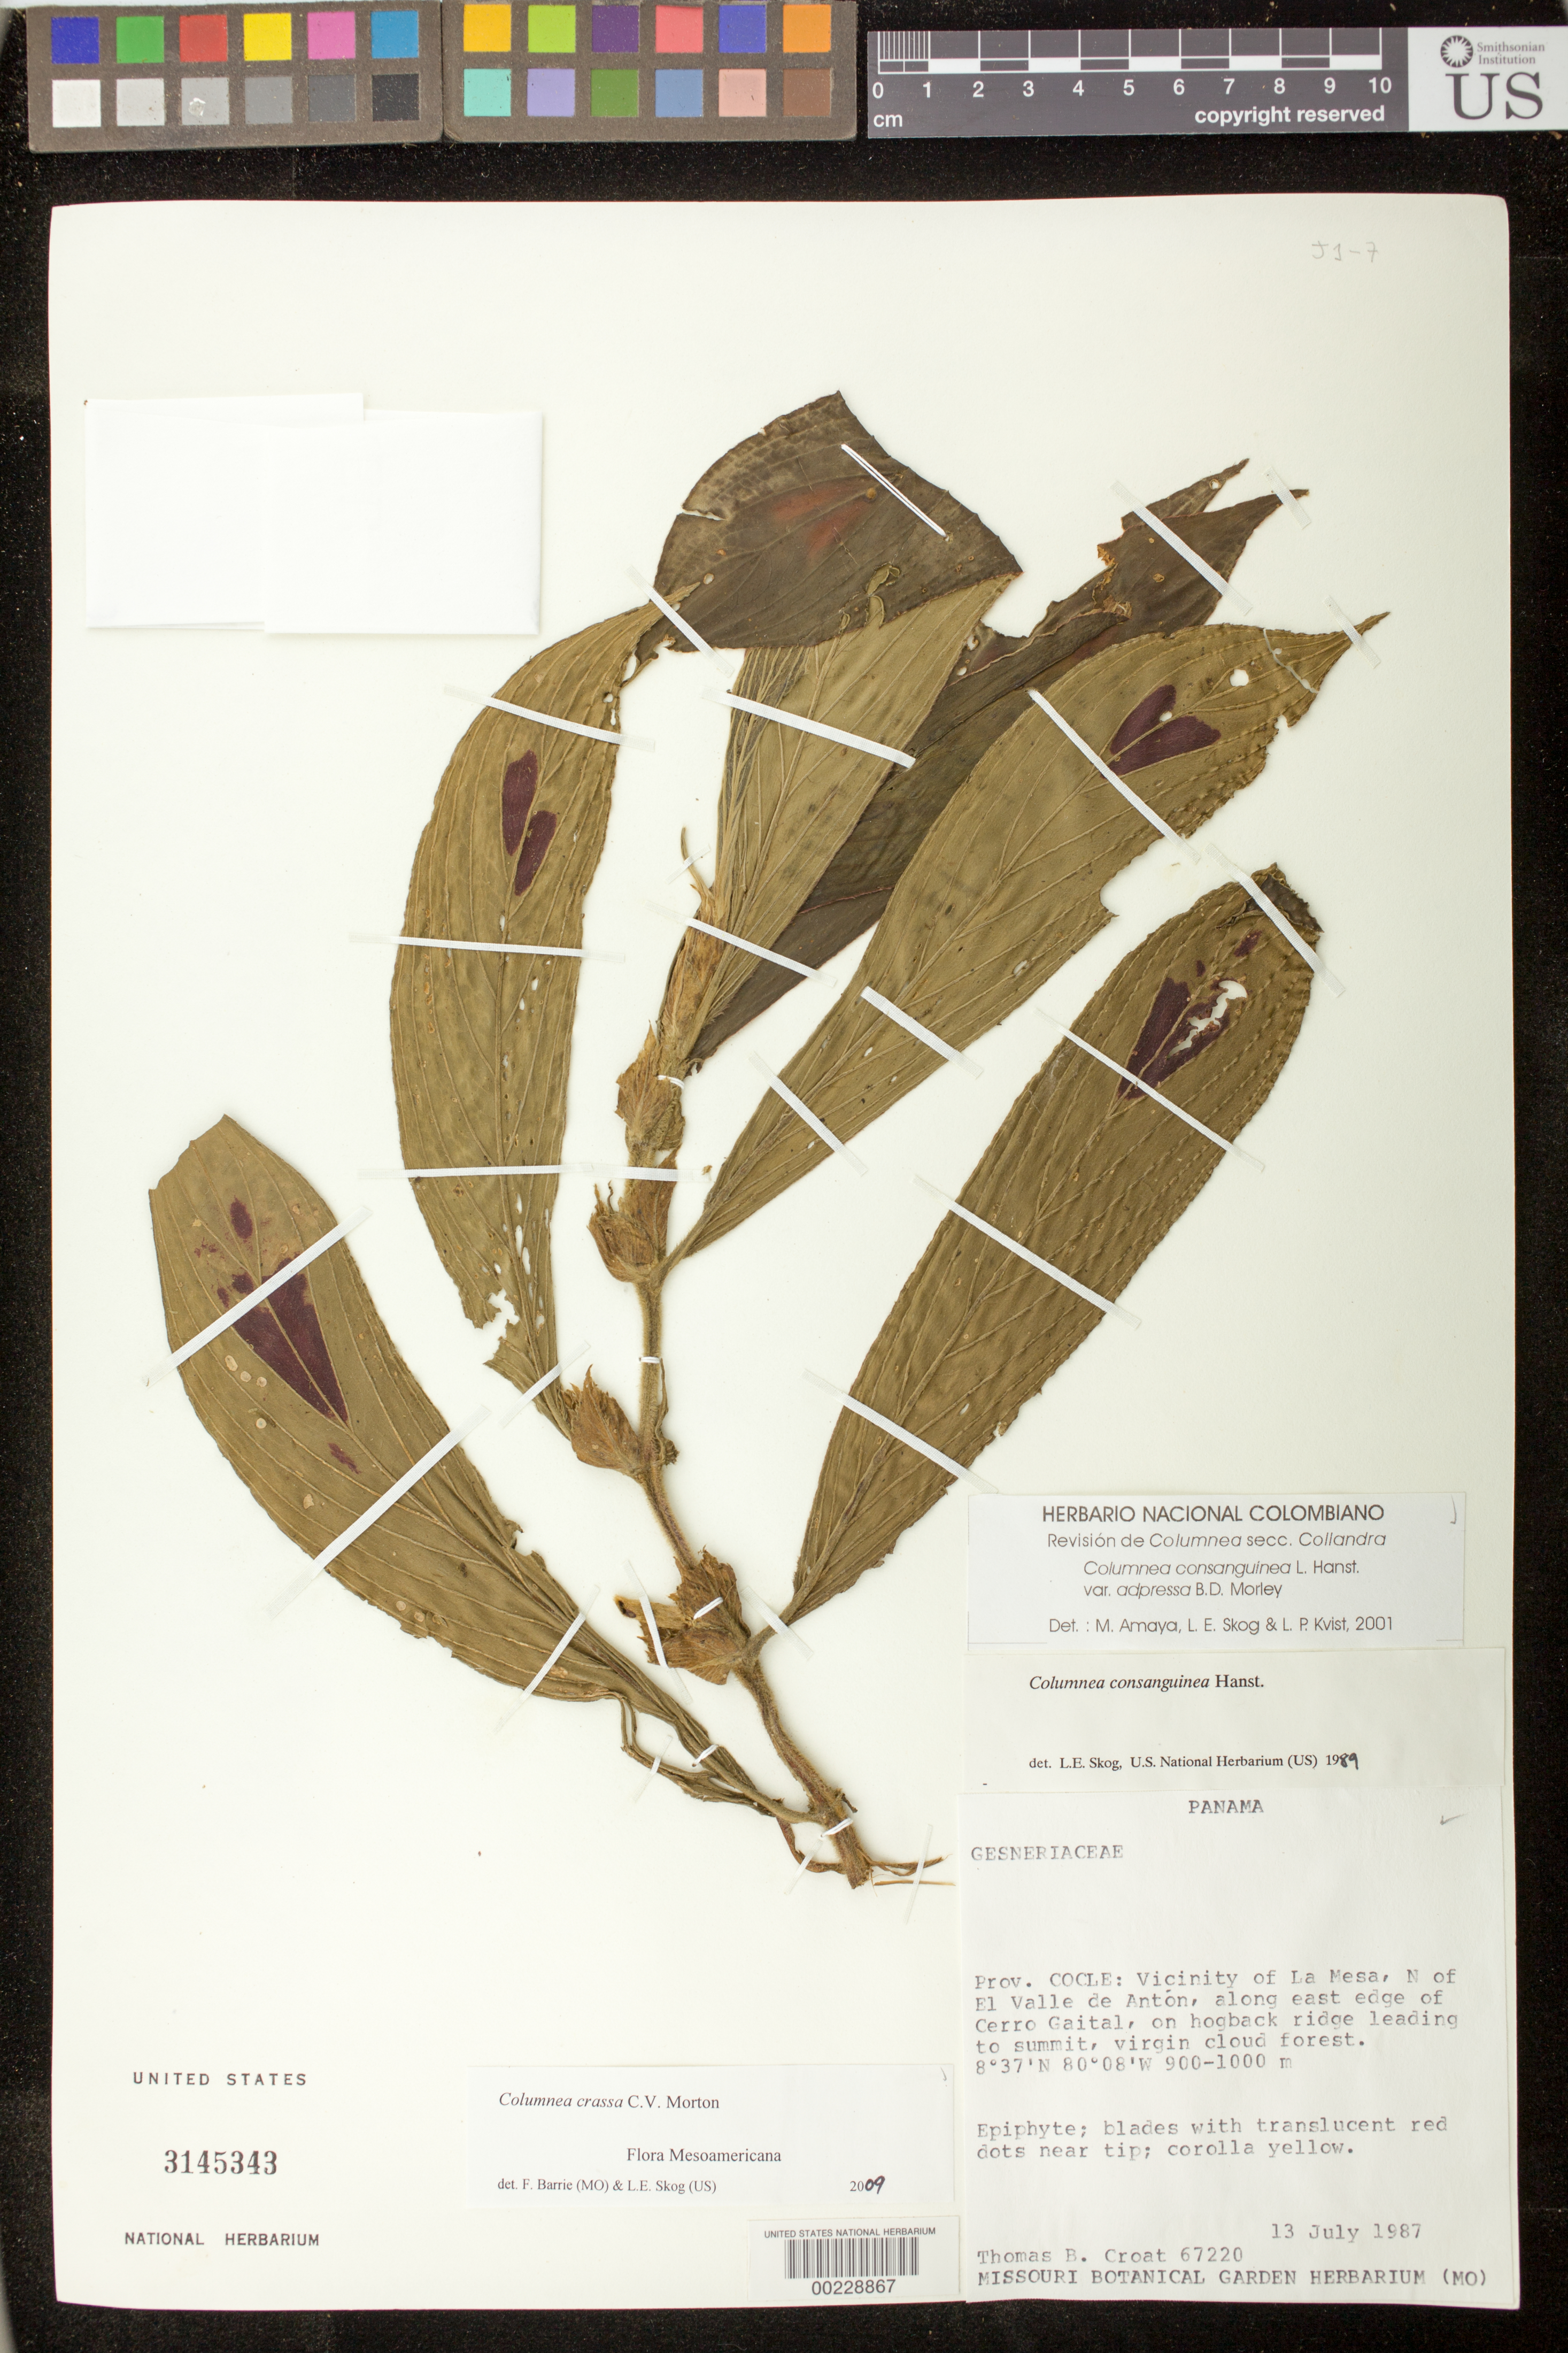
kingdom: Plantae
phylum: Tracheophyta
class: Magnoliopsida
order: Lamiales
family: Gesneriaceae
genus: Columnea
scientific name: Columnea crassa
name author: C.V. Morton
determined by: Barrie, F. R.; Skog, Laurence E.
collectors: T. B. Croat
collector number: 67220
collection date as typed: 13 Jul 1987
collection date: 1987-07-13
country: Panama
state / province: Coclé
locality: Vicinity of La Mesa, N of El Valle de Anton, along east edge of Cerro Gaital, on hogback ridge leading to summit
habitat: Virgin cloud forest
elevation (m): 900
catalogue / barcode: US 3145343